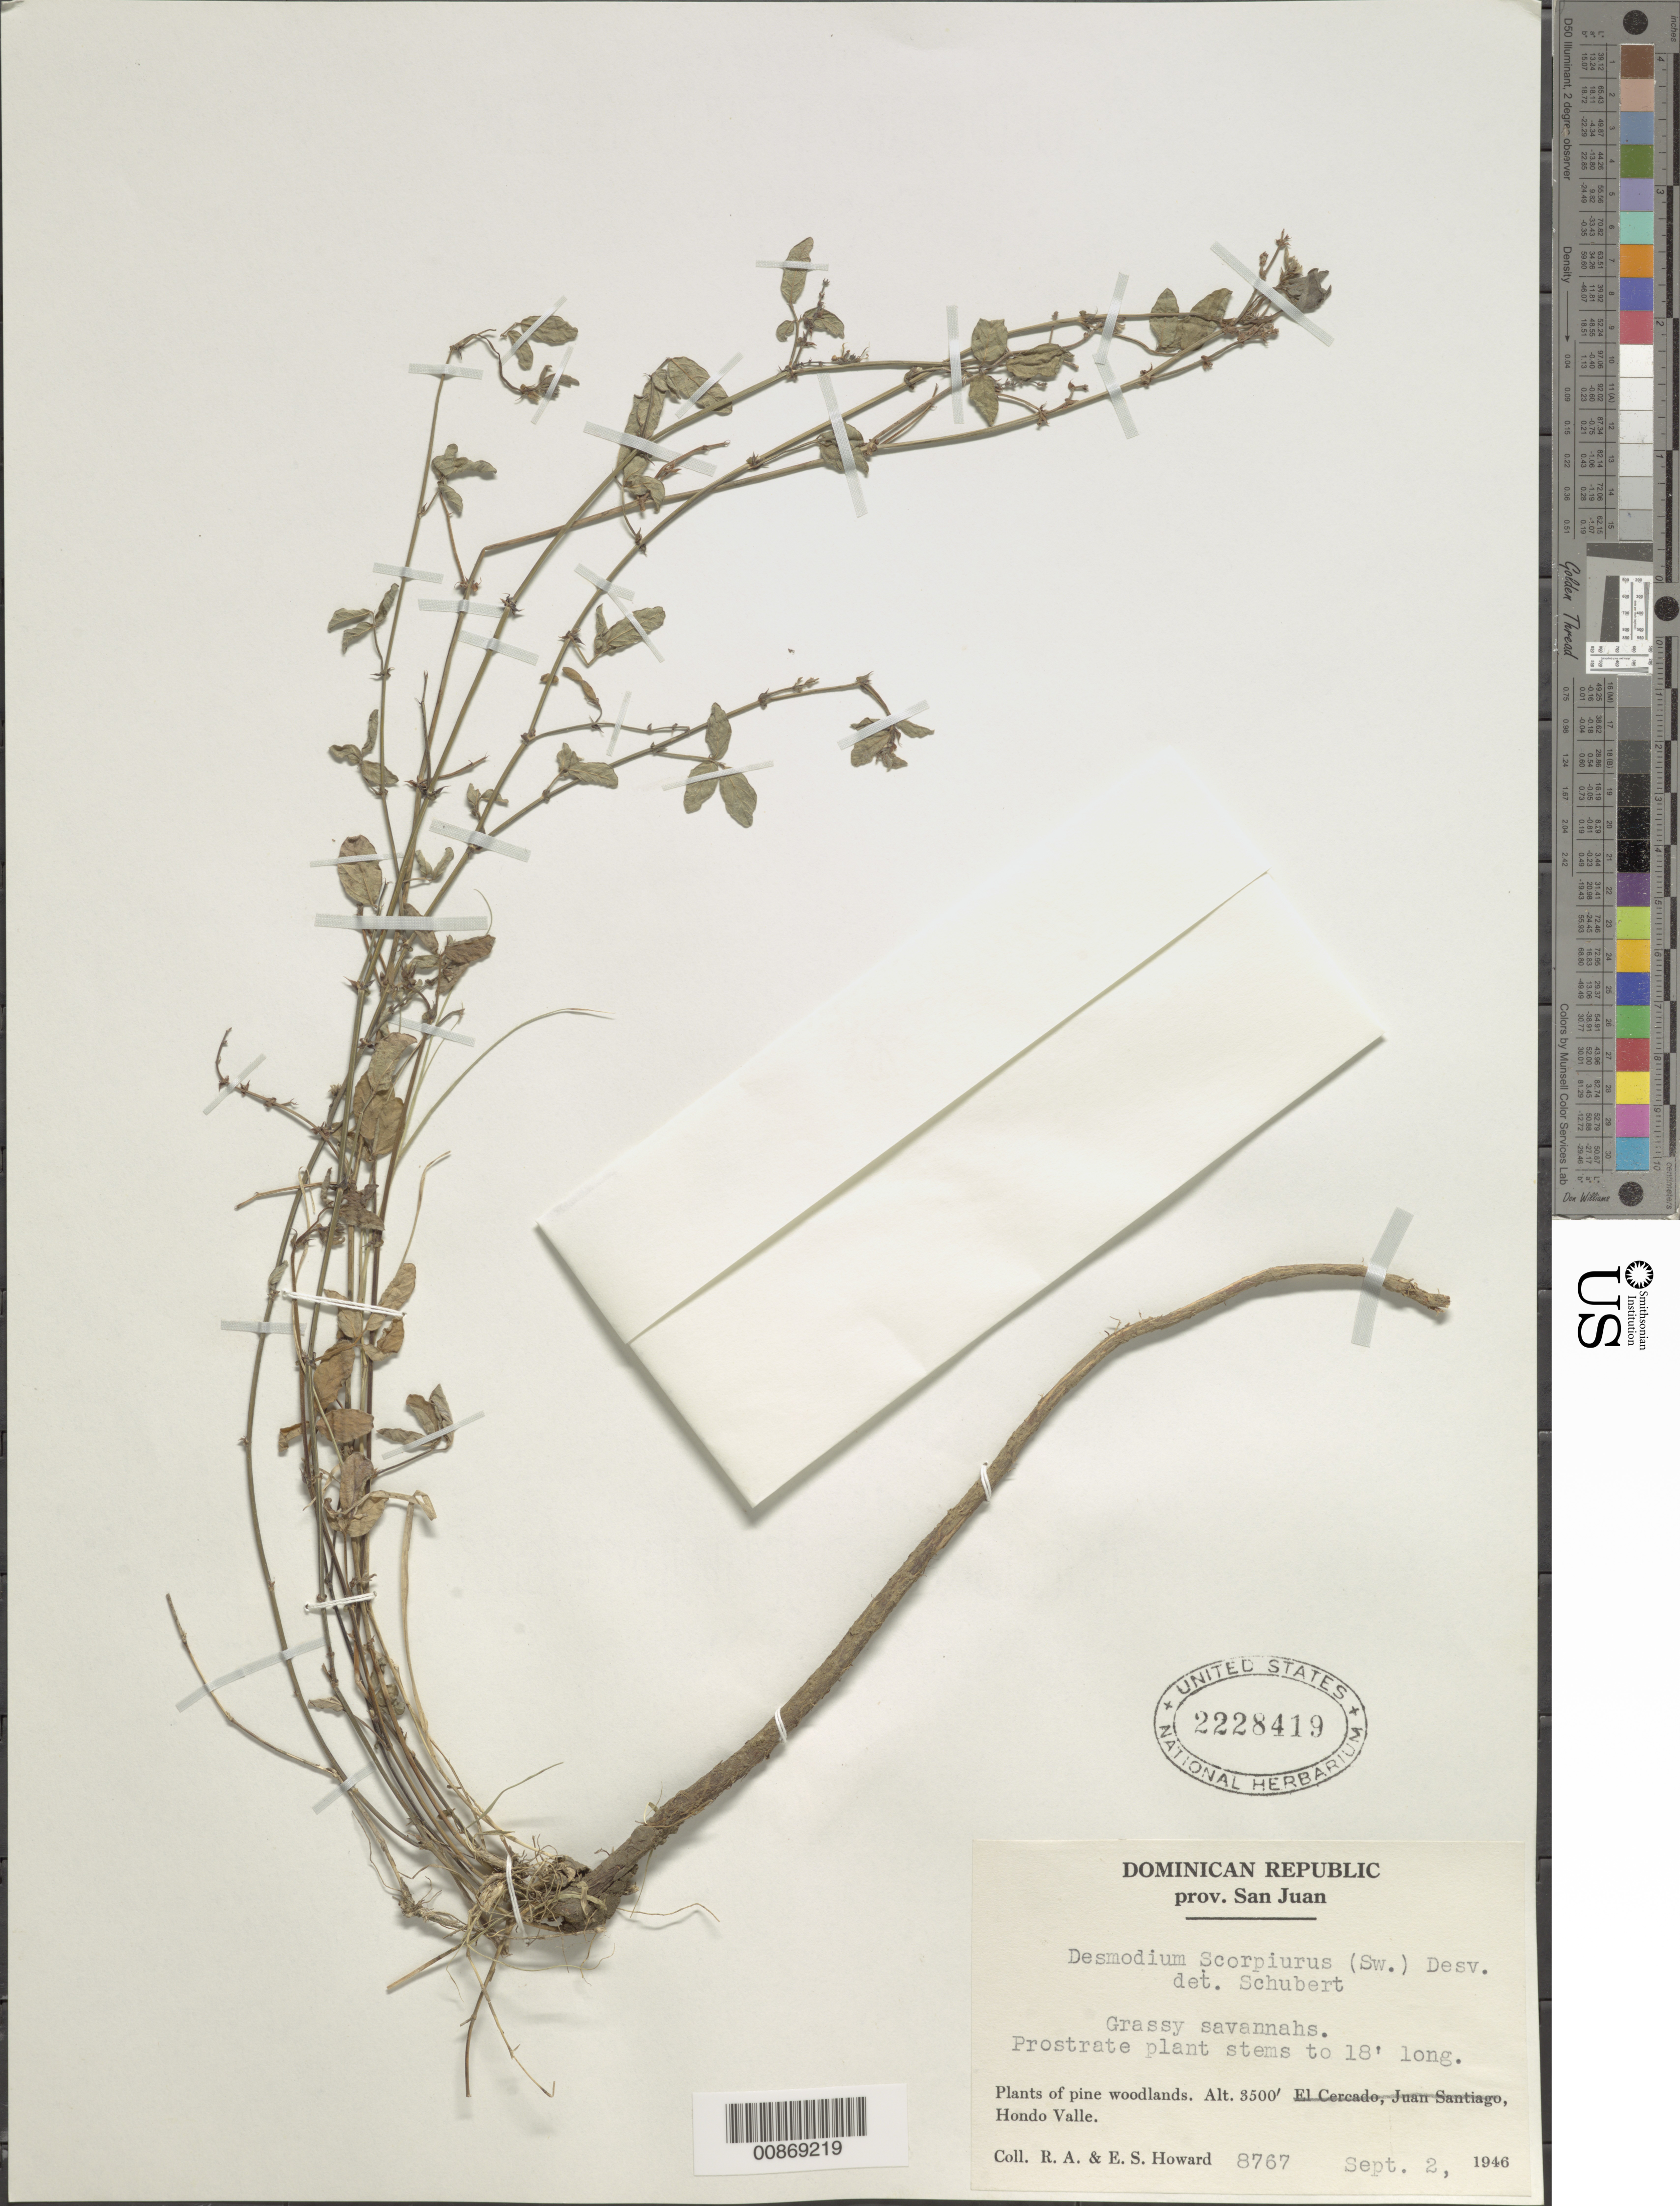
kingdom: Plantae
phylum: Tracheophyta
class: Magnoliopsida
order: Fabales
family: Fabaceae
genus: Desmodium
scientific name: Desmodium scorpiurus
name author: (Sw.) Desv. ex DC.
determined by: Schubert, Bernice G.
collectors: R. A. Howard & E. S. Howard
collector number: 8767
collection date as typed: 02 Sep 1946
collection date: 1946-09-02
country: Dominican Republic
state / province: San Juan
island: Hispaniola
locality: Hondo Valle.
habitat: Grassy savannahs. Plants of pine woodlands.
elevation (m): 1067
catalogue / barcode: US 2228419